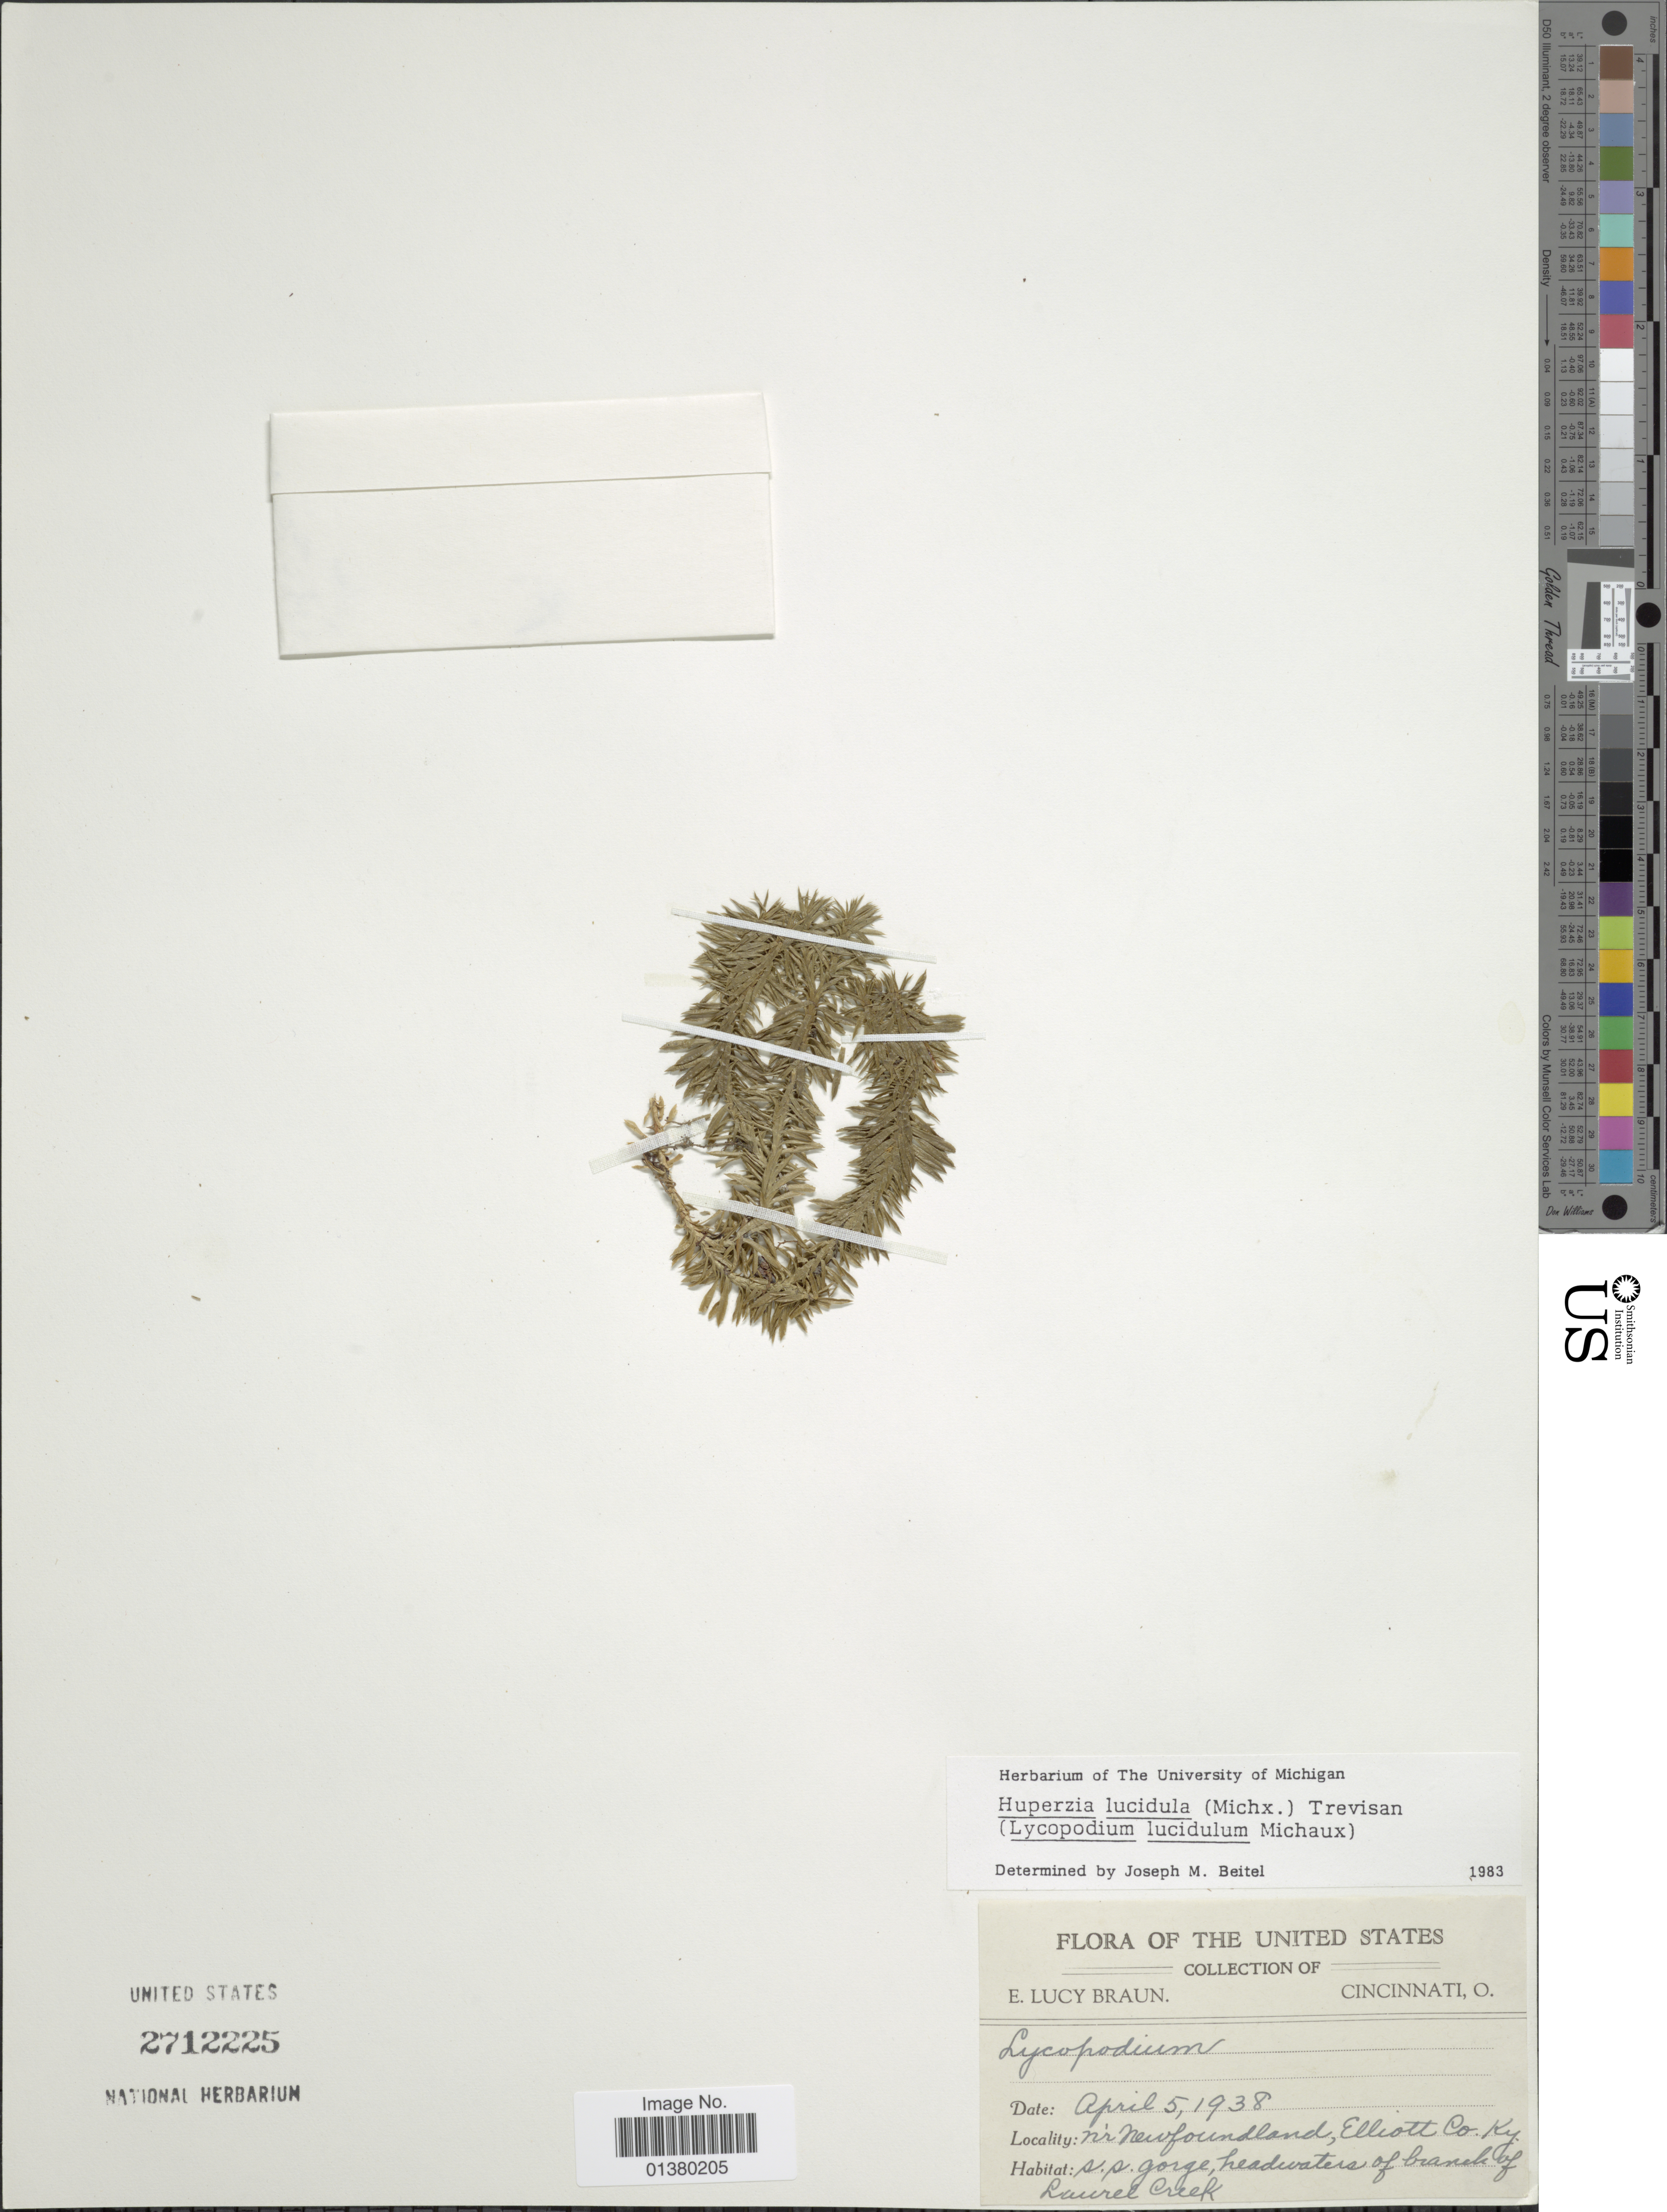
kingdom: Plantae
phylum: Tracheophyta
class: Lycopodiopsida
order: Lycopodiales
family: Lycopodiaceae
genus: Huperzia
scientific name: Huperzia lucidula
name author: (Michx.) Trevis.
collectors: E. L. Braun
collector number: s..n.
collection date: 1938-04-05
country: United States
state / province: Kentucky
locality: Nr Newfoundland, Elliot Co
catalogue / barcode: US 2712225